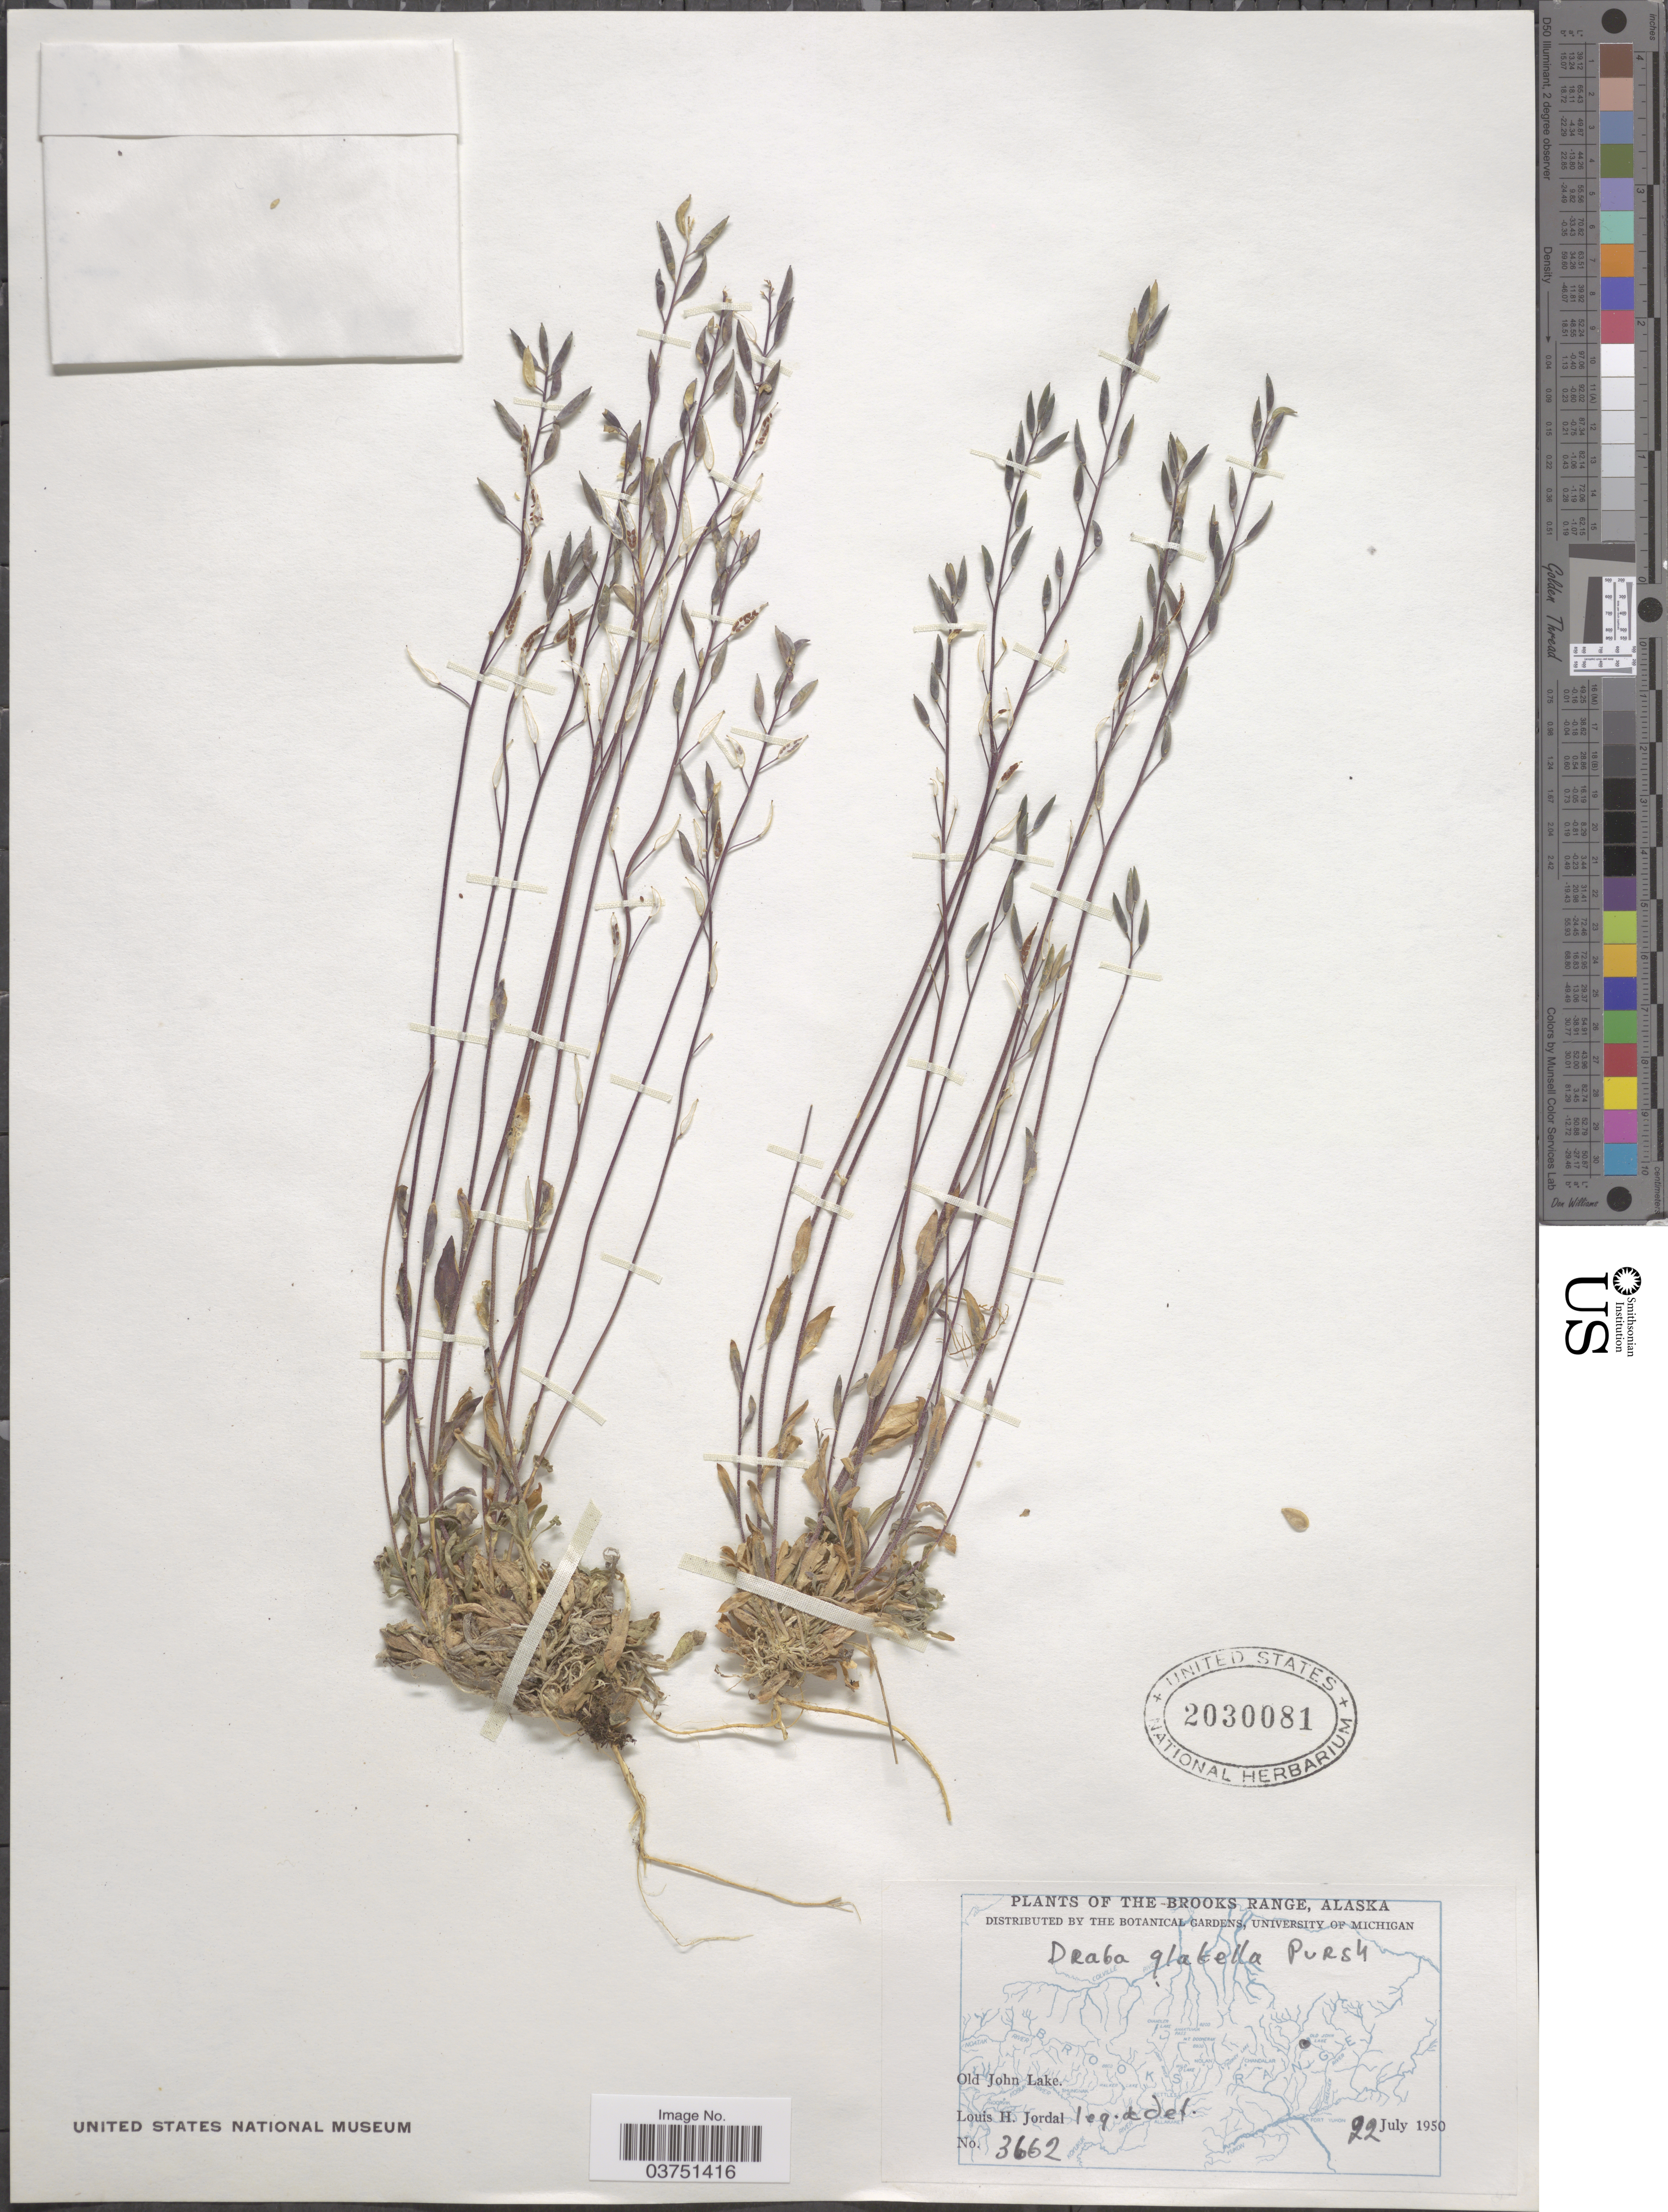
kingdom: Plantae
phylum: Tracheophyta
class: Magnoliopsida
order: Brassicales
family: Brassicaceae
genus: Draba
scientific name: Draba glabella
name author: Pursh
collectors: L. Jordal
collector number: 3662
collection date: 1950-07-22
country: United States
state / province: Alaska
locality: Brooks Range; Old John Lake.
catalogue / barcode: US 2030081